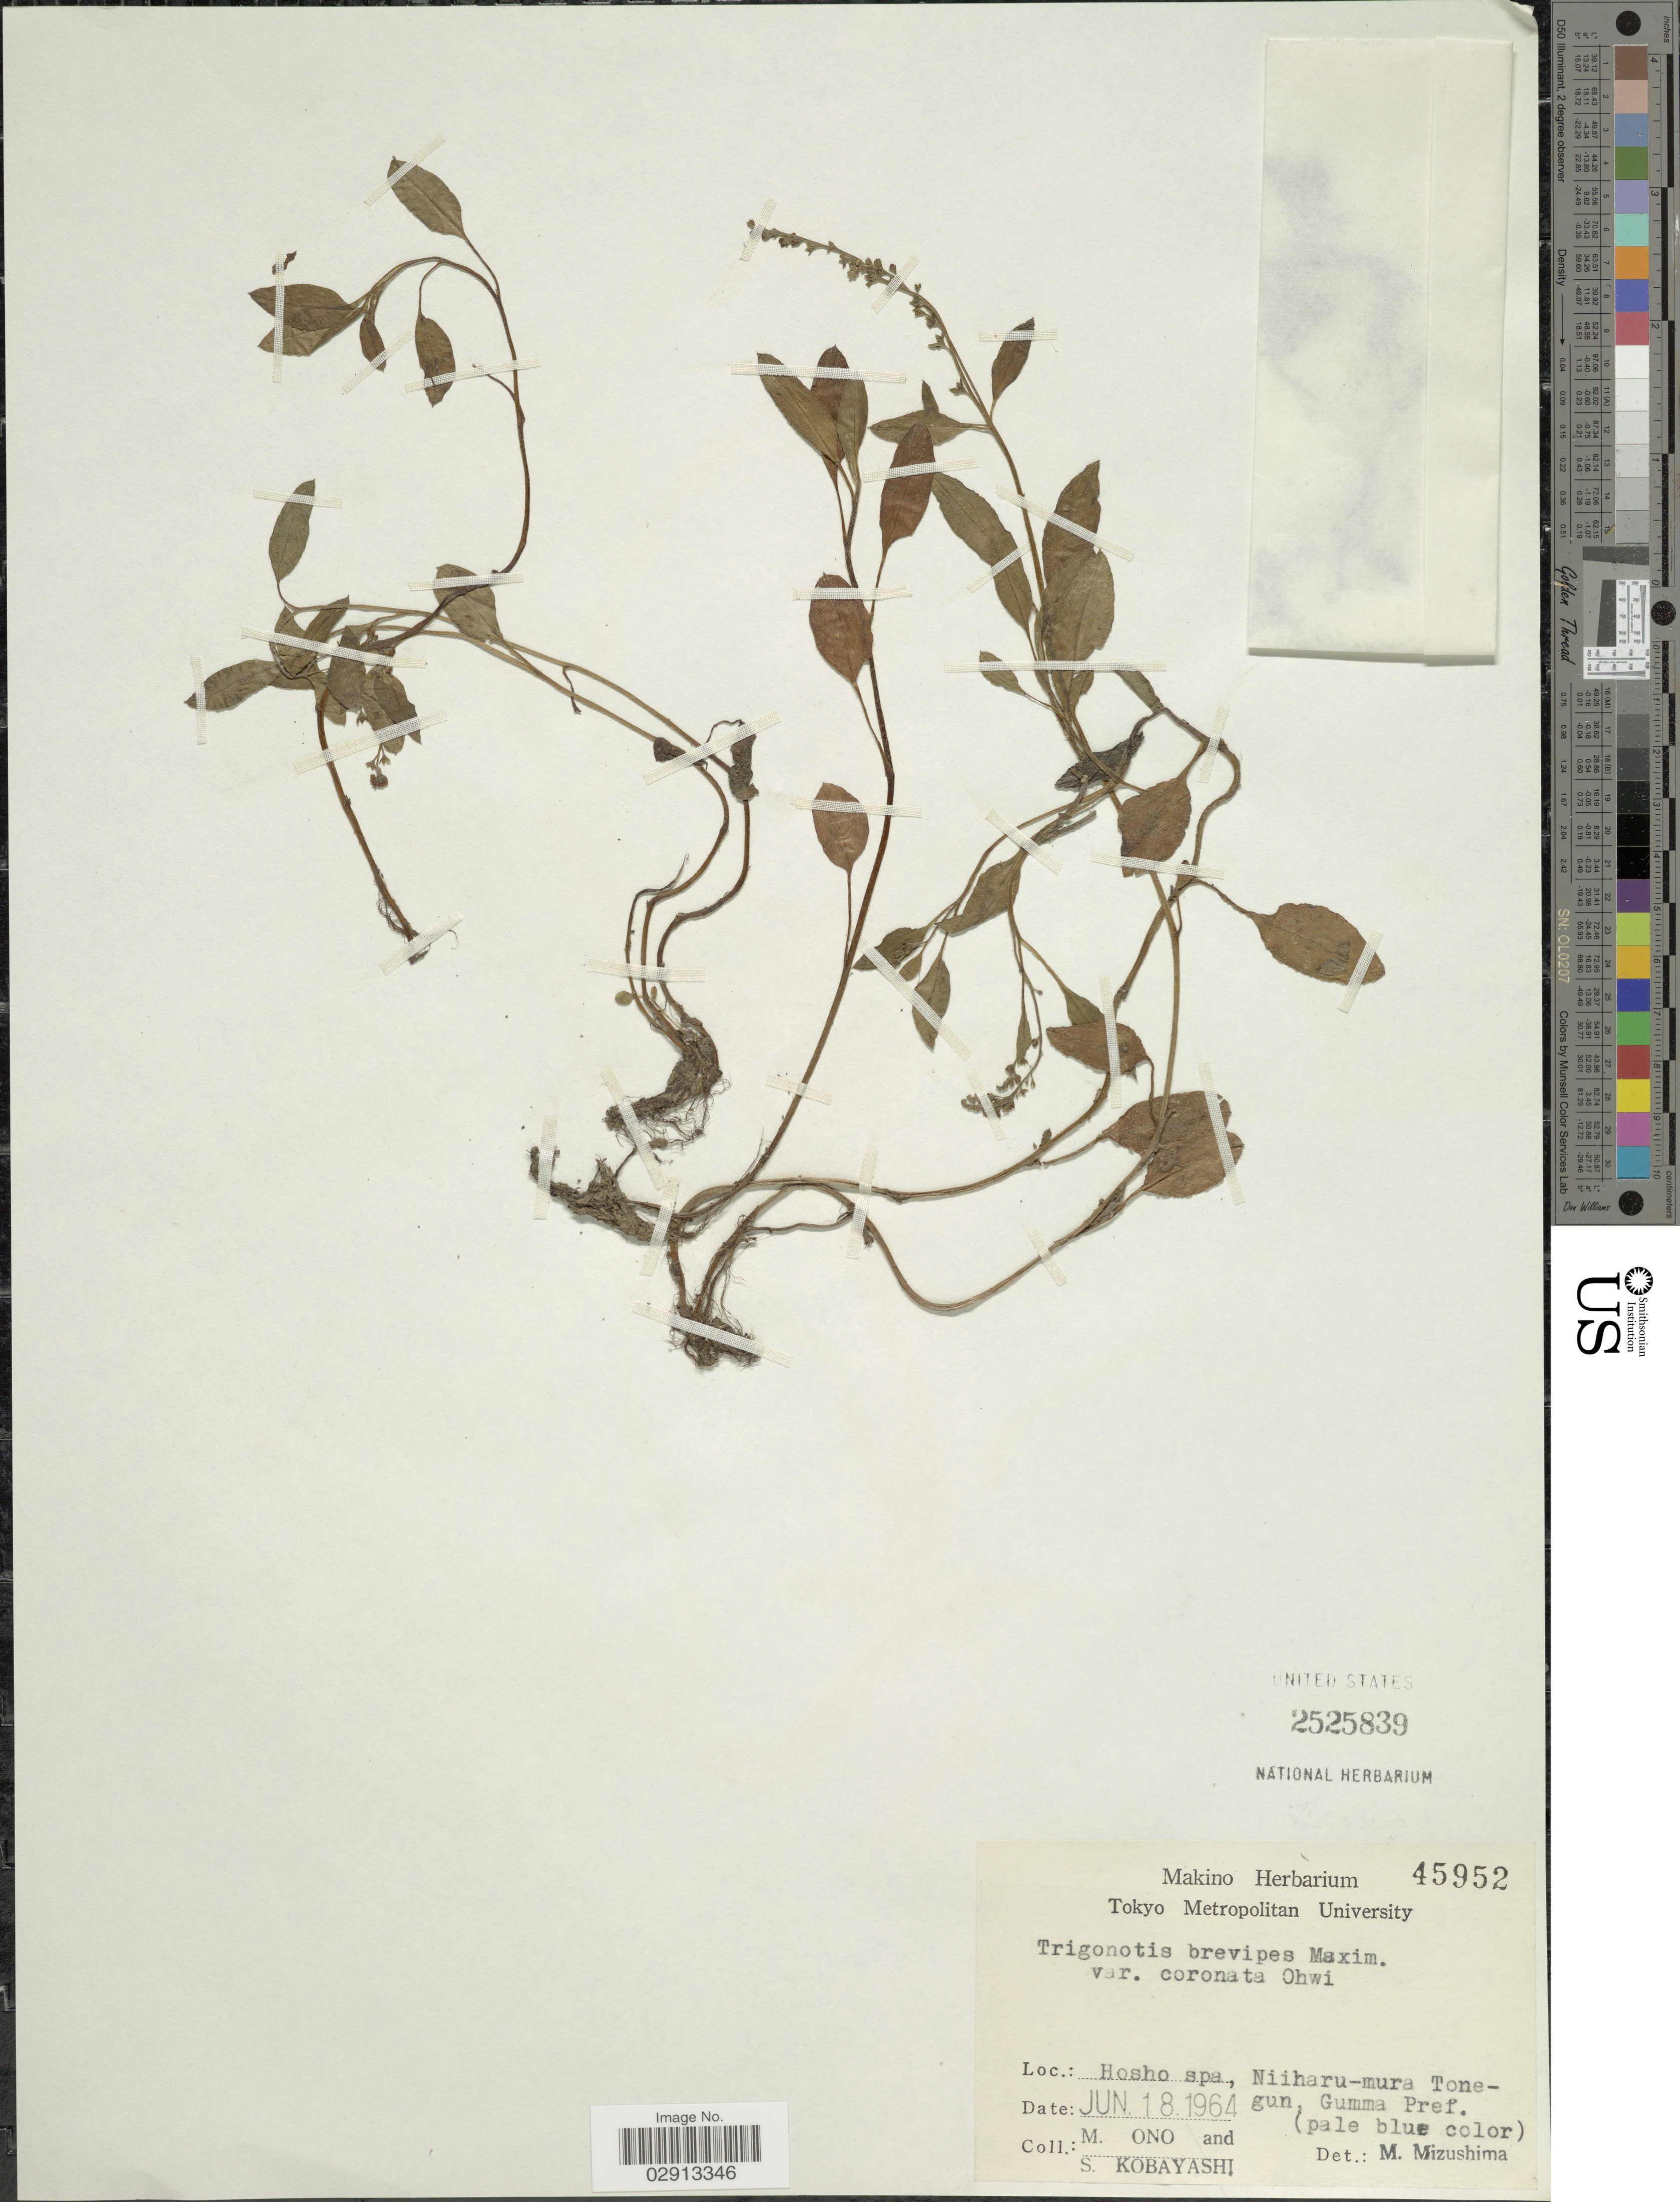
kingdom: Plantae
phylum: Tracheophyta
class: Magnoliopsida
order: Boraginales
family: Boraginaceae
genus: Trigonotis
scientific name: Trigonotis brevipes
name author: Maxim.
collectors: M. Ono & S. Kobayashi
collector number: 45952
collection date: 1964-06-18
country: Japan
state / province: Tokyo, Federal City of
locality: Hosho spa, Niiharu-mura Tone-gun, Gumma Pref.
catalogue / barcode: US 2525839